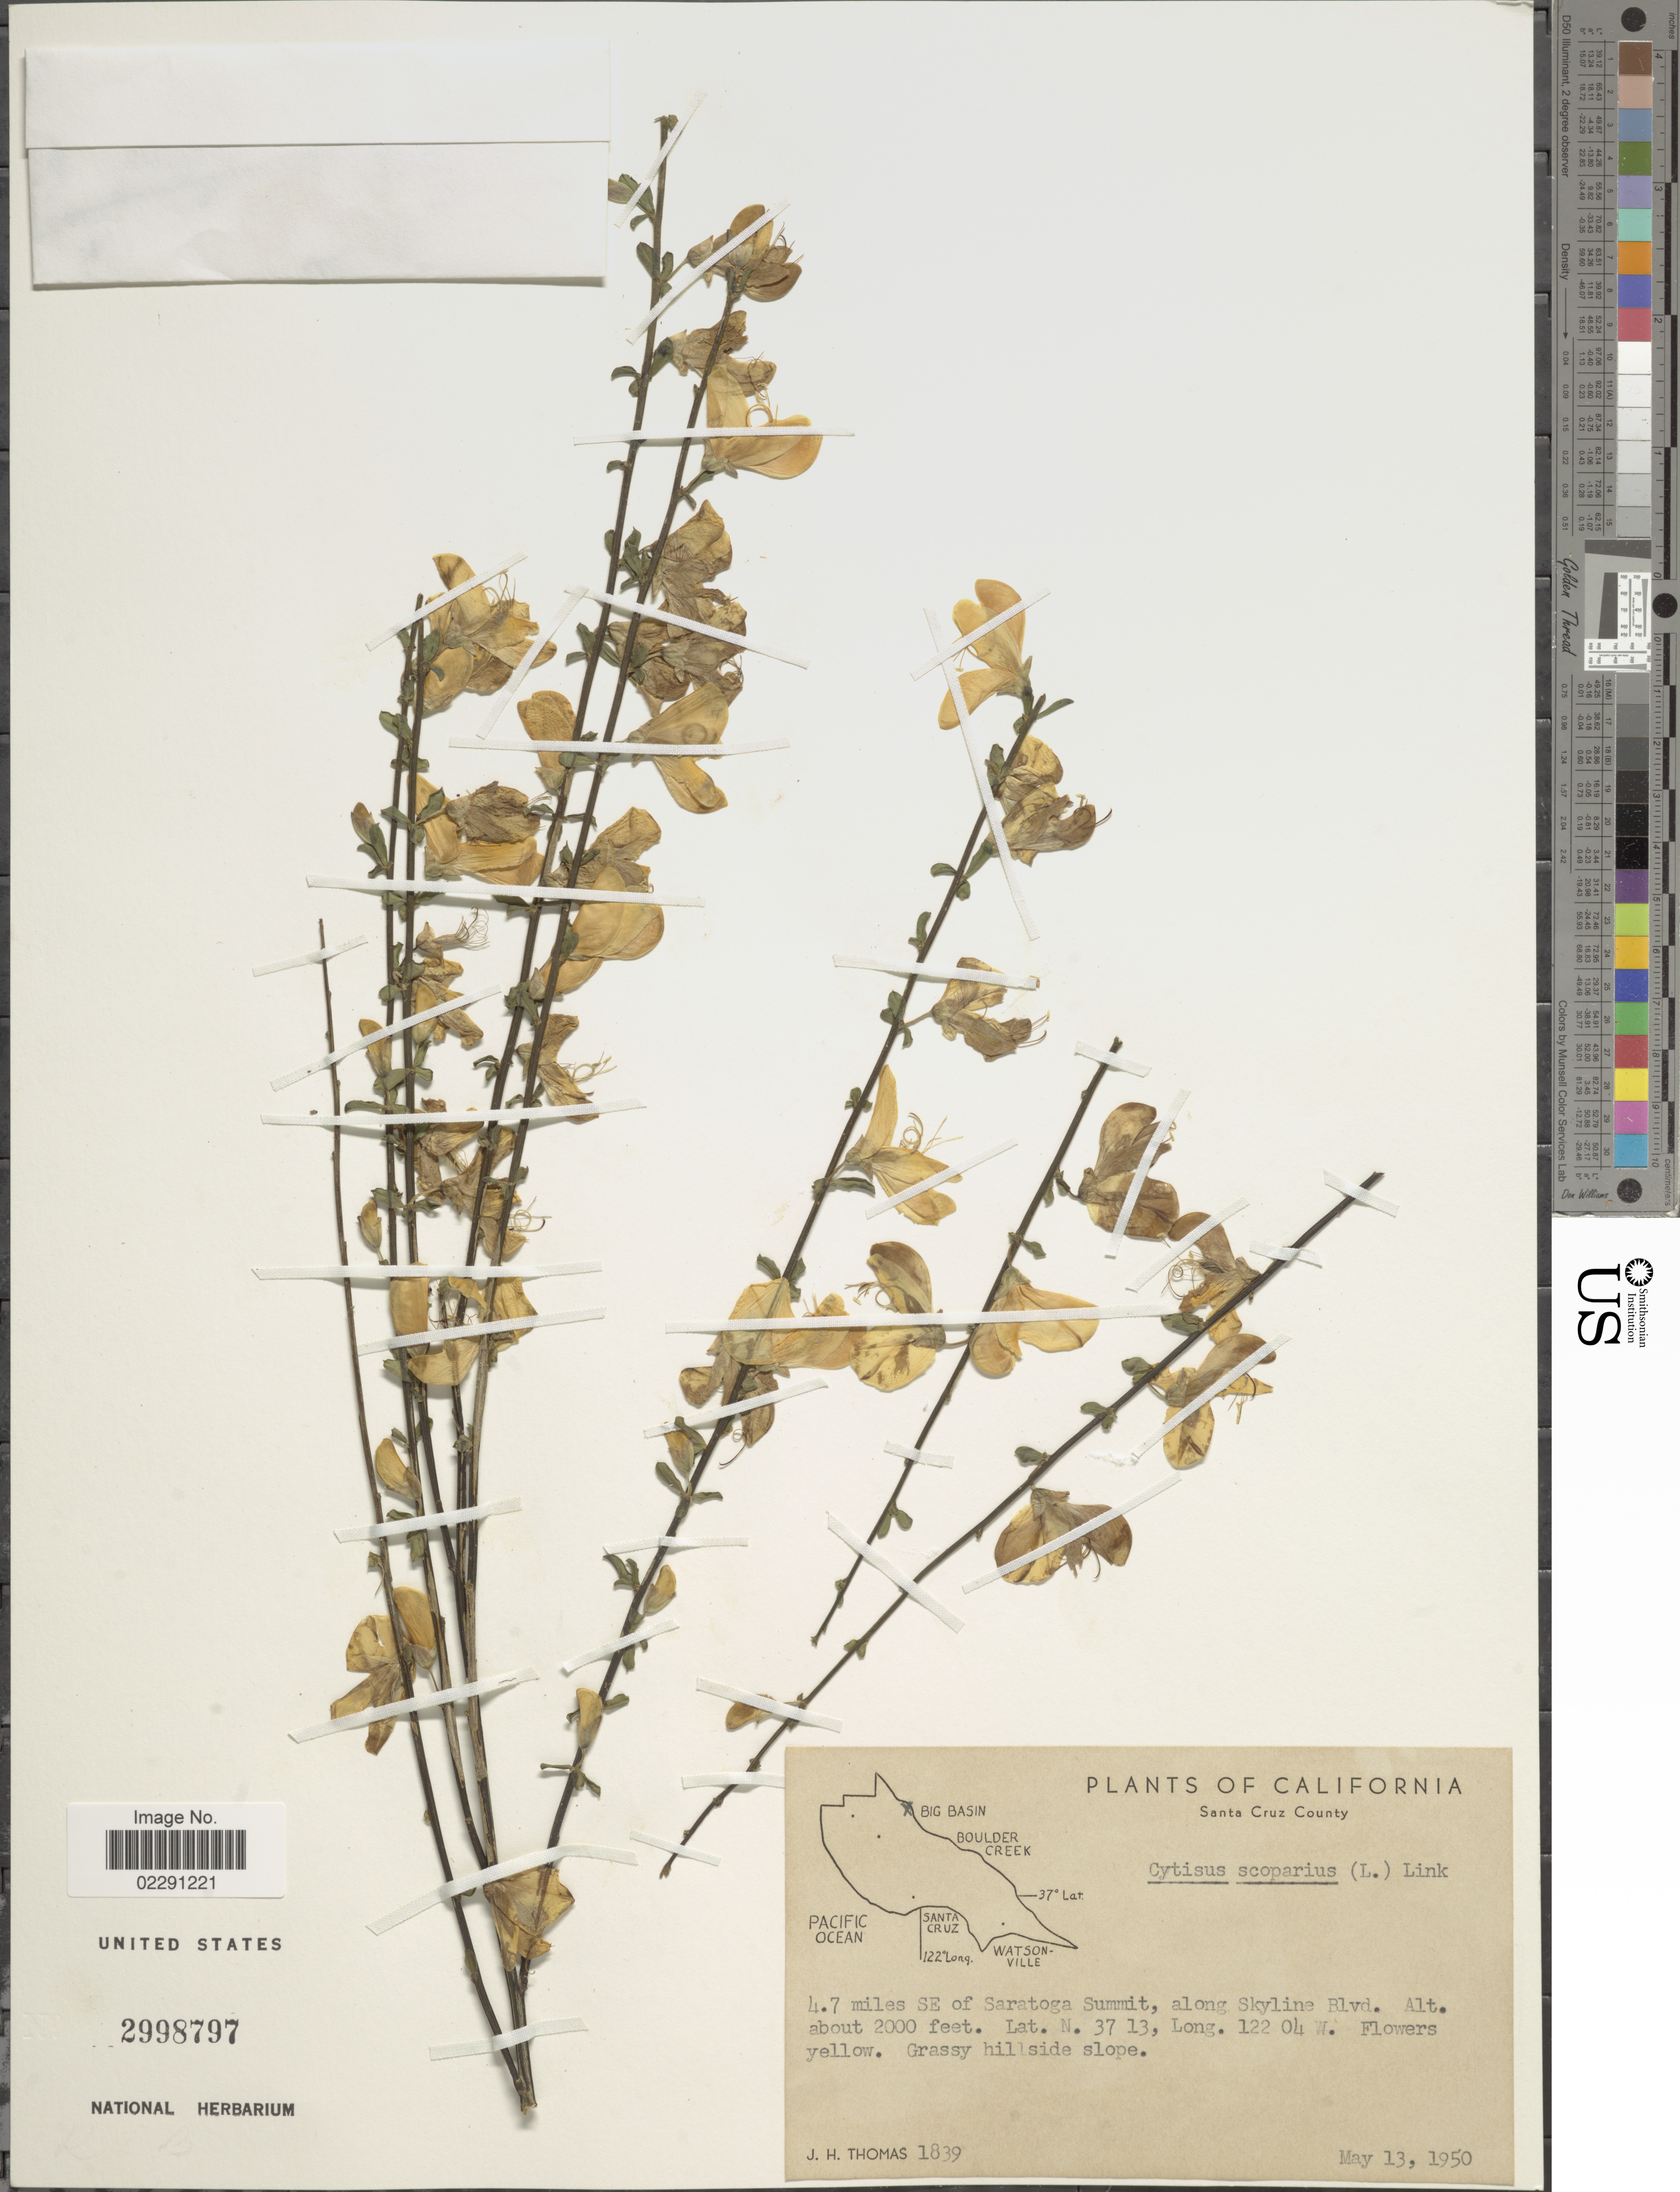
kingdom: Plantae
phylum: Tracheophyta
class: Magnoliopsida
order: Fabales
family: Fabaceae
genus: Cytisus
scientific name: Cytisus scoparius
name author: (L.) Link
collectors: J. H. Thomas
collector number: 1839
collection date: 1950-05-13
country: United States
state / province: California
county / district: Santa Cruz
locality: Santa Cruz County, 4.7 miles SE of Saratoga Summit, along Skyline Blvd, grassy hillside slope.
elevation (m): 610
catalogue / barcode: US 2998797